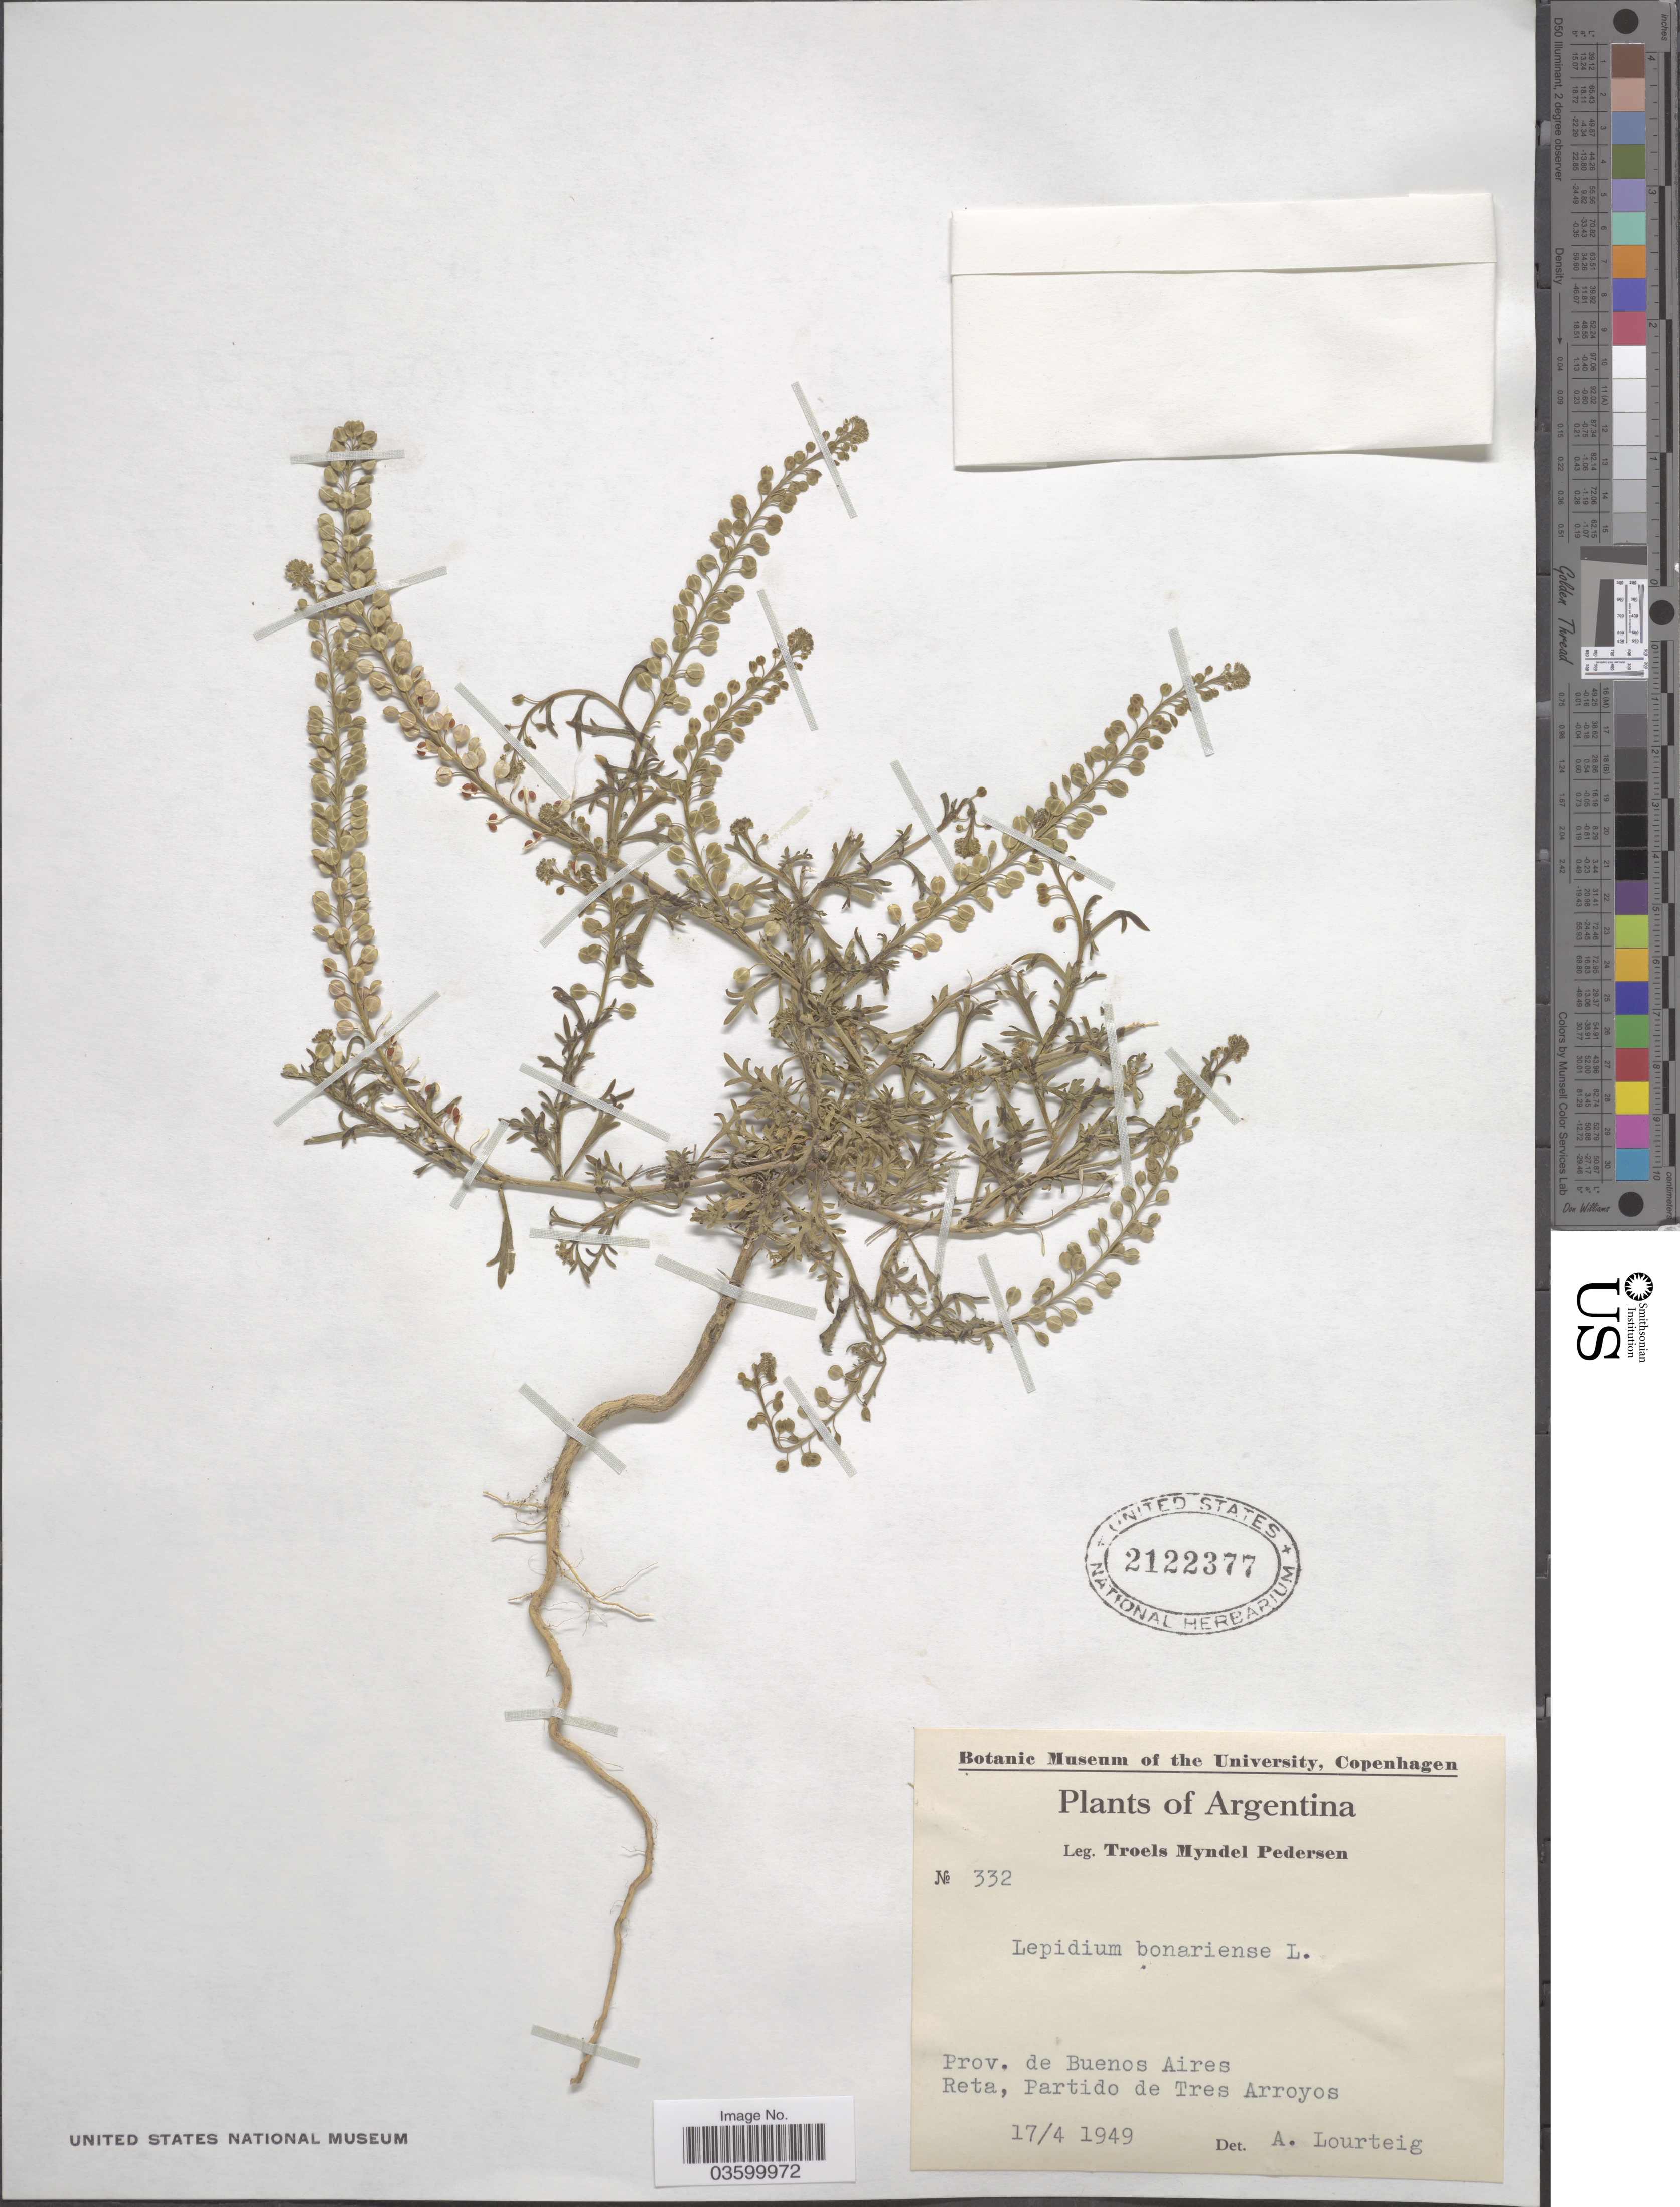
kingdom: Plantae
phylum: Tracheophyta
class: Magnoliopsida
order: Brassicales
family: Brassicaceae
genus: Lepidium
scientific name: Lepidium bonariense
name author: L.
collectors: T. Pederson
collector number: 332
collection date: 1949-04-17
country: Argentina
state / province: Buenos Aires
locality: Reta, Partido de Tres Arroyos.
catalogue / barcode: US 2122377